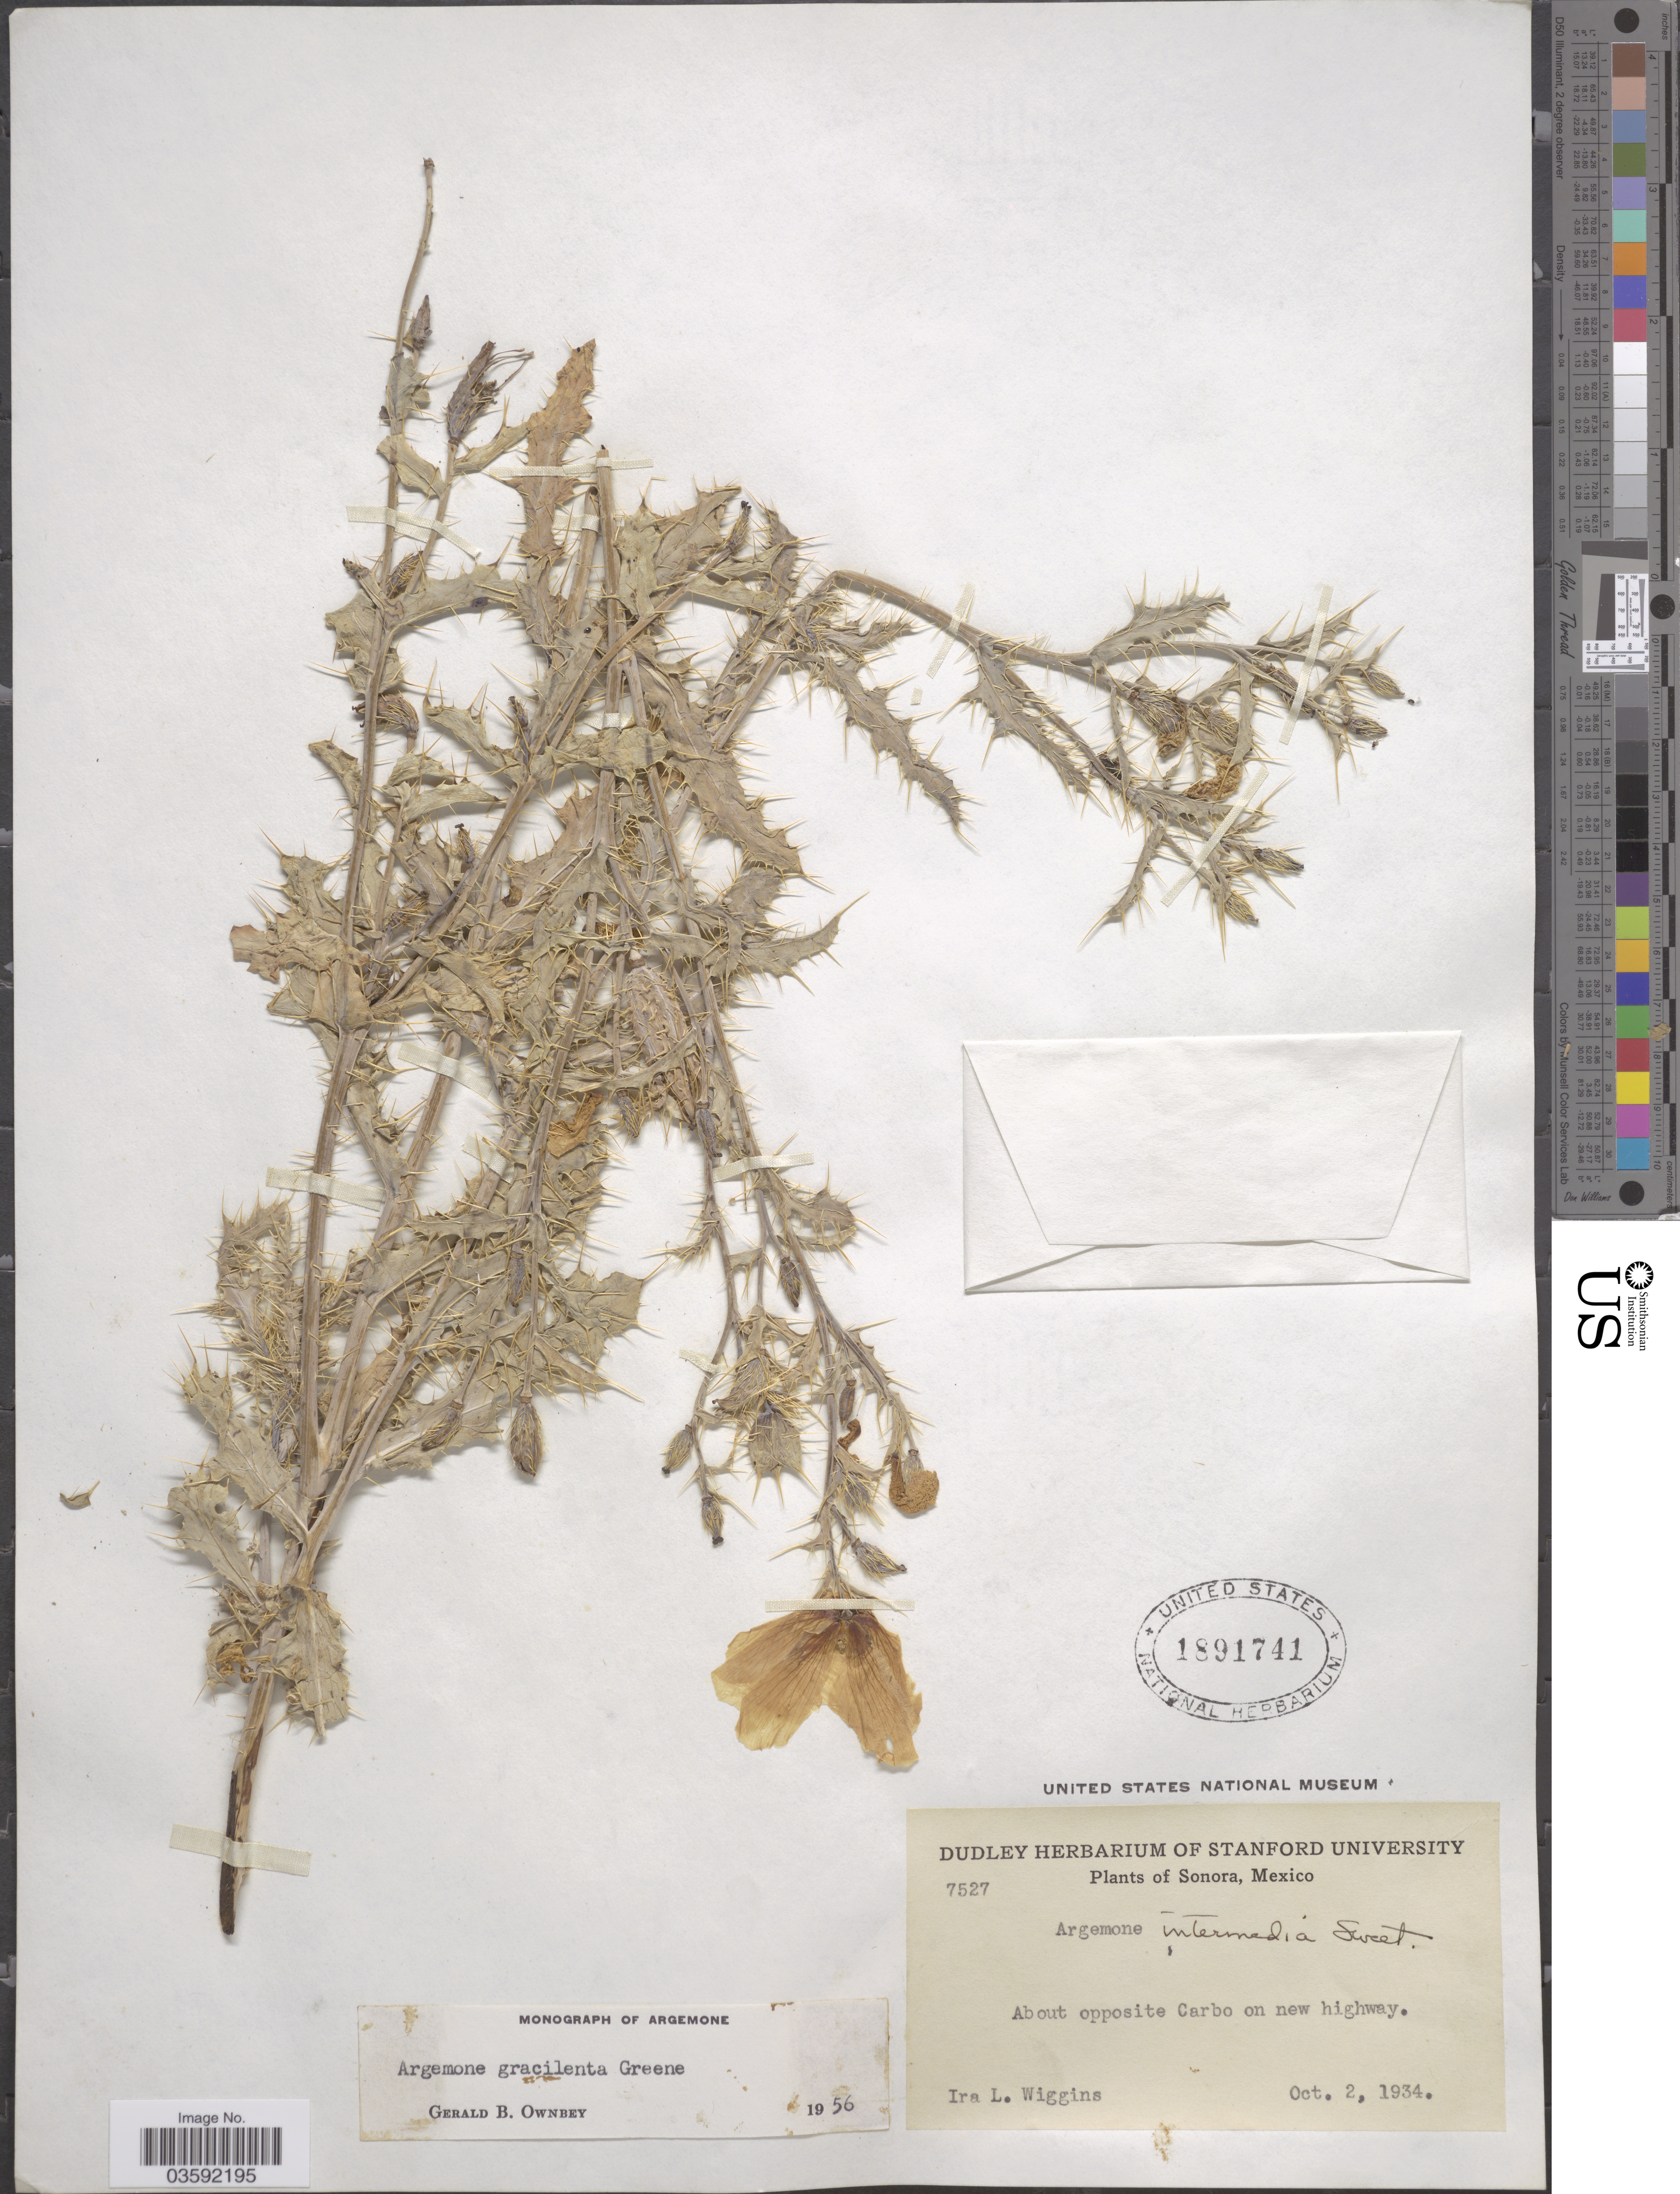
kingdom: Plantae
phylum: Tracheophyta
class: Magnoliopsida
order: Ranunculales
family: Papaveraceae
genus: Argemone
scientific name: Argemone gracilenta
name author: Greene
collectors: I. L. Wiggins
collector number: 7527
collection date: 1934-10-02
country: Mexico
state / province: Sonora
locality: About opposite Carbo on new highway.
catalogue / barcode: US 1891741